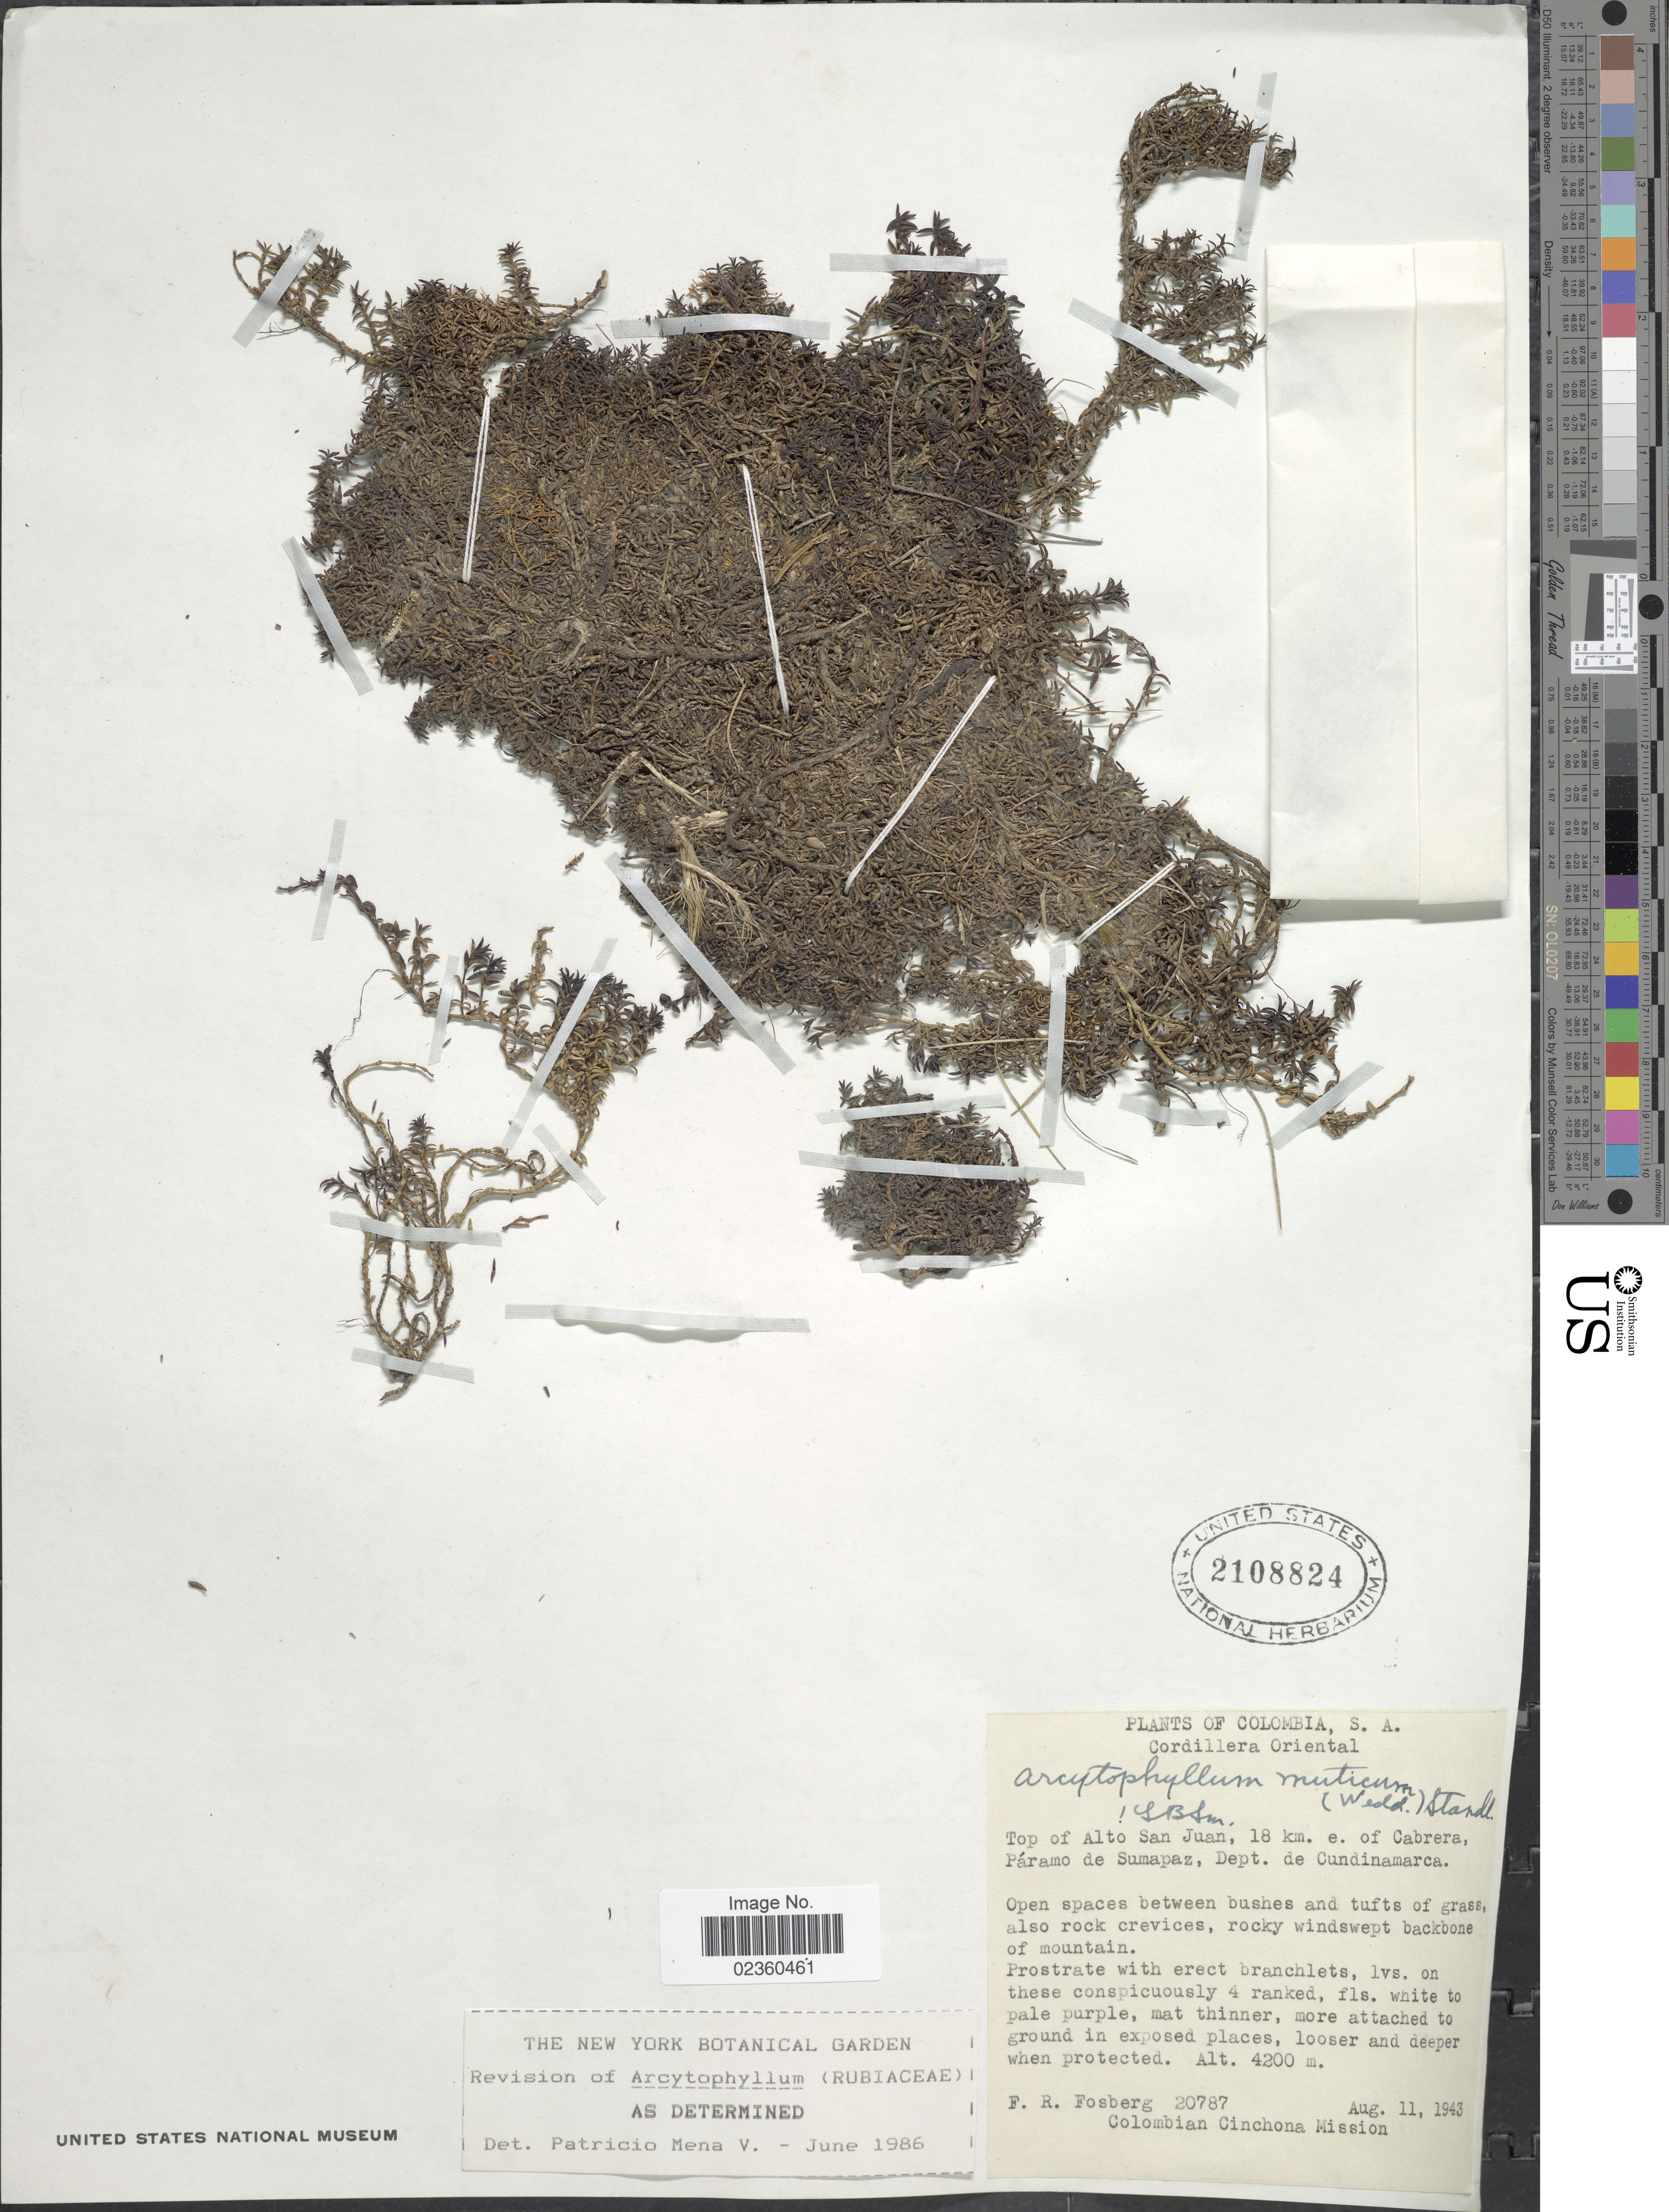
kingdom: Plantae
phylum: Tracheophyta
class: Magnoliopsida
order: Gentianales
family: Rubiaceae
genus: Arcytophyllum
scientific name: Arcytophyllum muticum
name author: (Wedd.) Standl.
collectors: F. R. Fosberg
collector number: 20787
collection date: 1943-08-11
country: Colombia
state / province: Cundinamarca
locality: Cordillera Oriental, Top of Alto San Juan, 18 km e. of Cabrera, Páramo de Sumapaz, Dept de Cundinamarca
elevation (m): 4200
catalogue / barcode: US 2108824